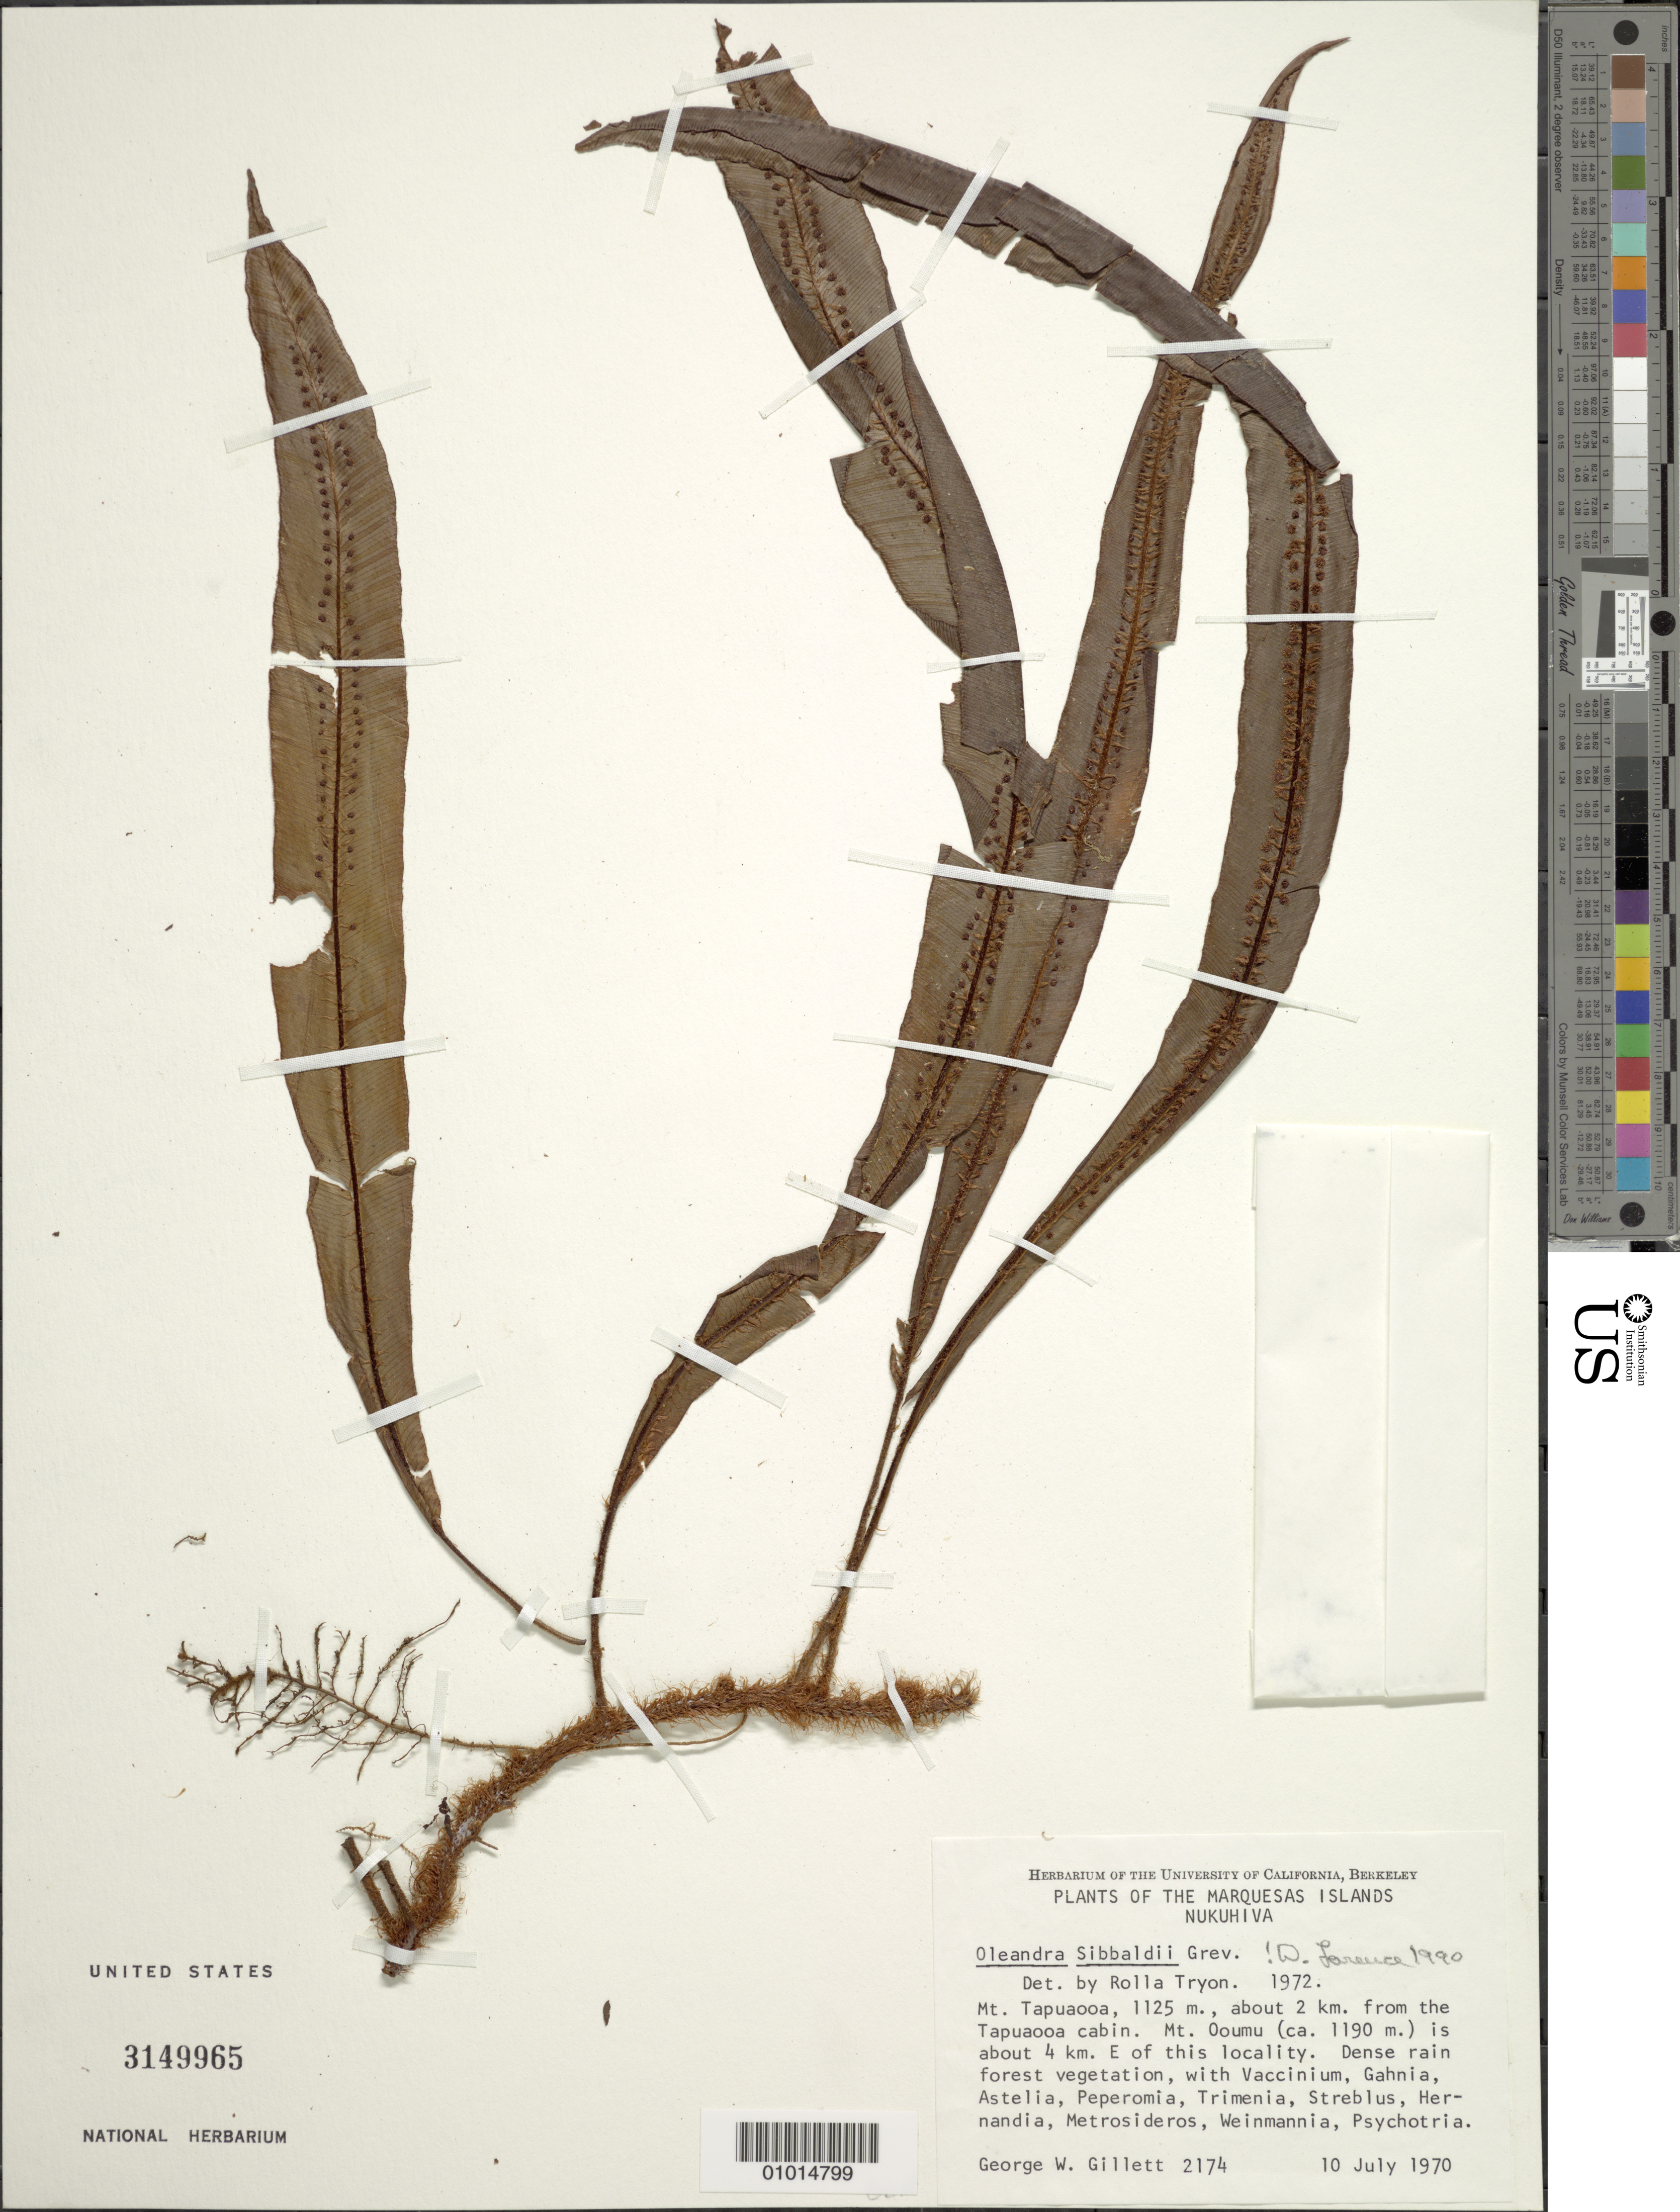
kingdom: Plantae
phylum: Tracheophyta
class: Polypodiopsida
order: Polypodiales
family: Oleandraceae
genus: Oleandra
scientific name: Oleandra sibbaldii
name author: Grev.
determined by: Lorence, David H., (PTBG), National Tropical Botanical Garden (UNITED STATES)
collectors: G. Gillett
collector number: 2174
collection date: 1970-07-10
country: French Polynesia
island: Nuku Hiva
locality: Mt. Tapuaooa, about 2 km from Tapuaooa cabin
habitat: Dense rain forest vegetation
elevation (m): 1125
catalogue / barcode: US 3149965